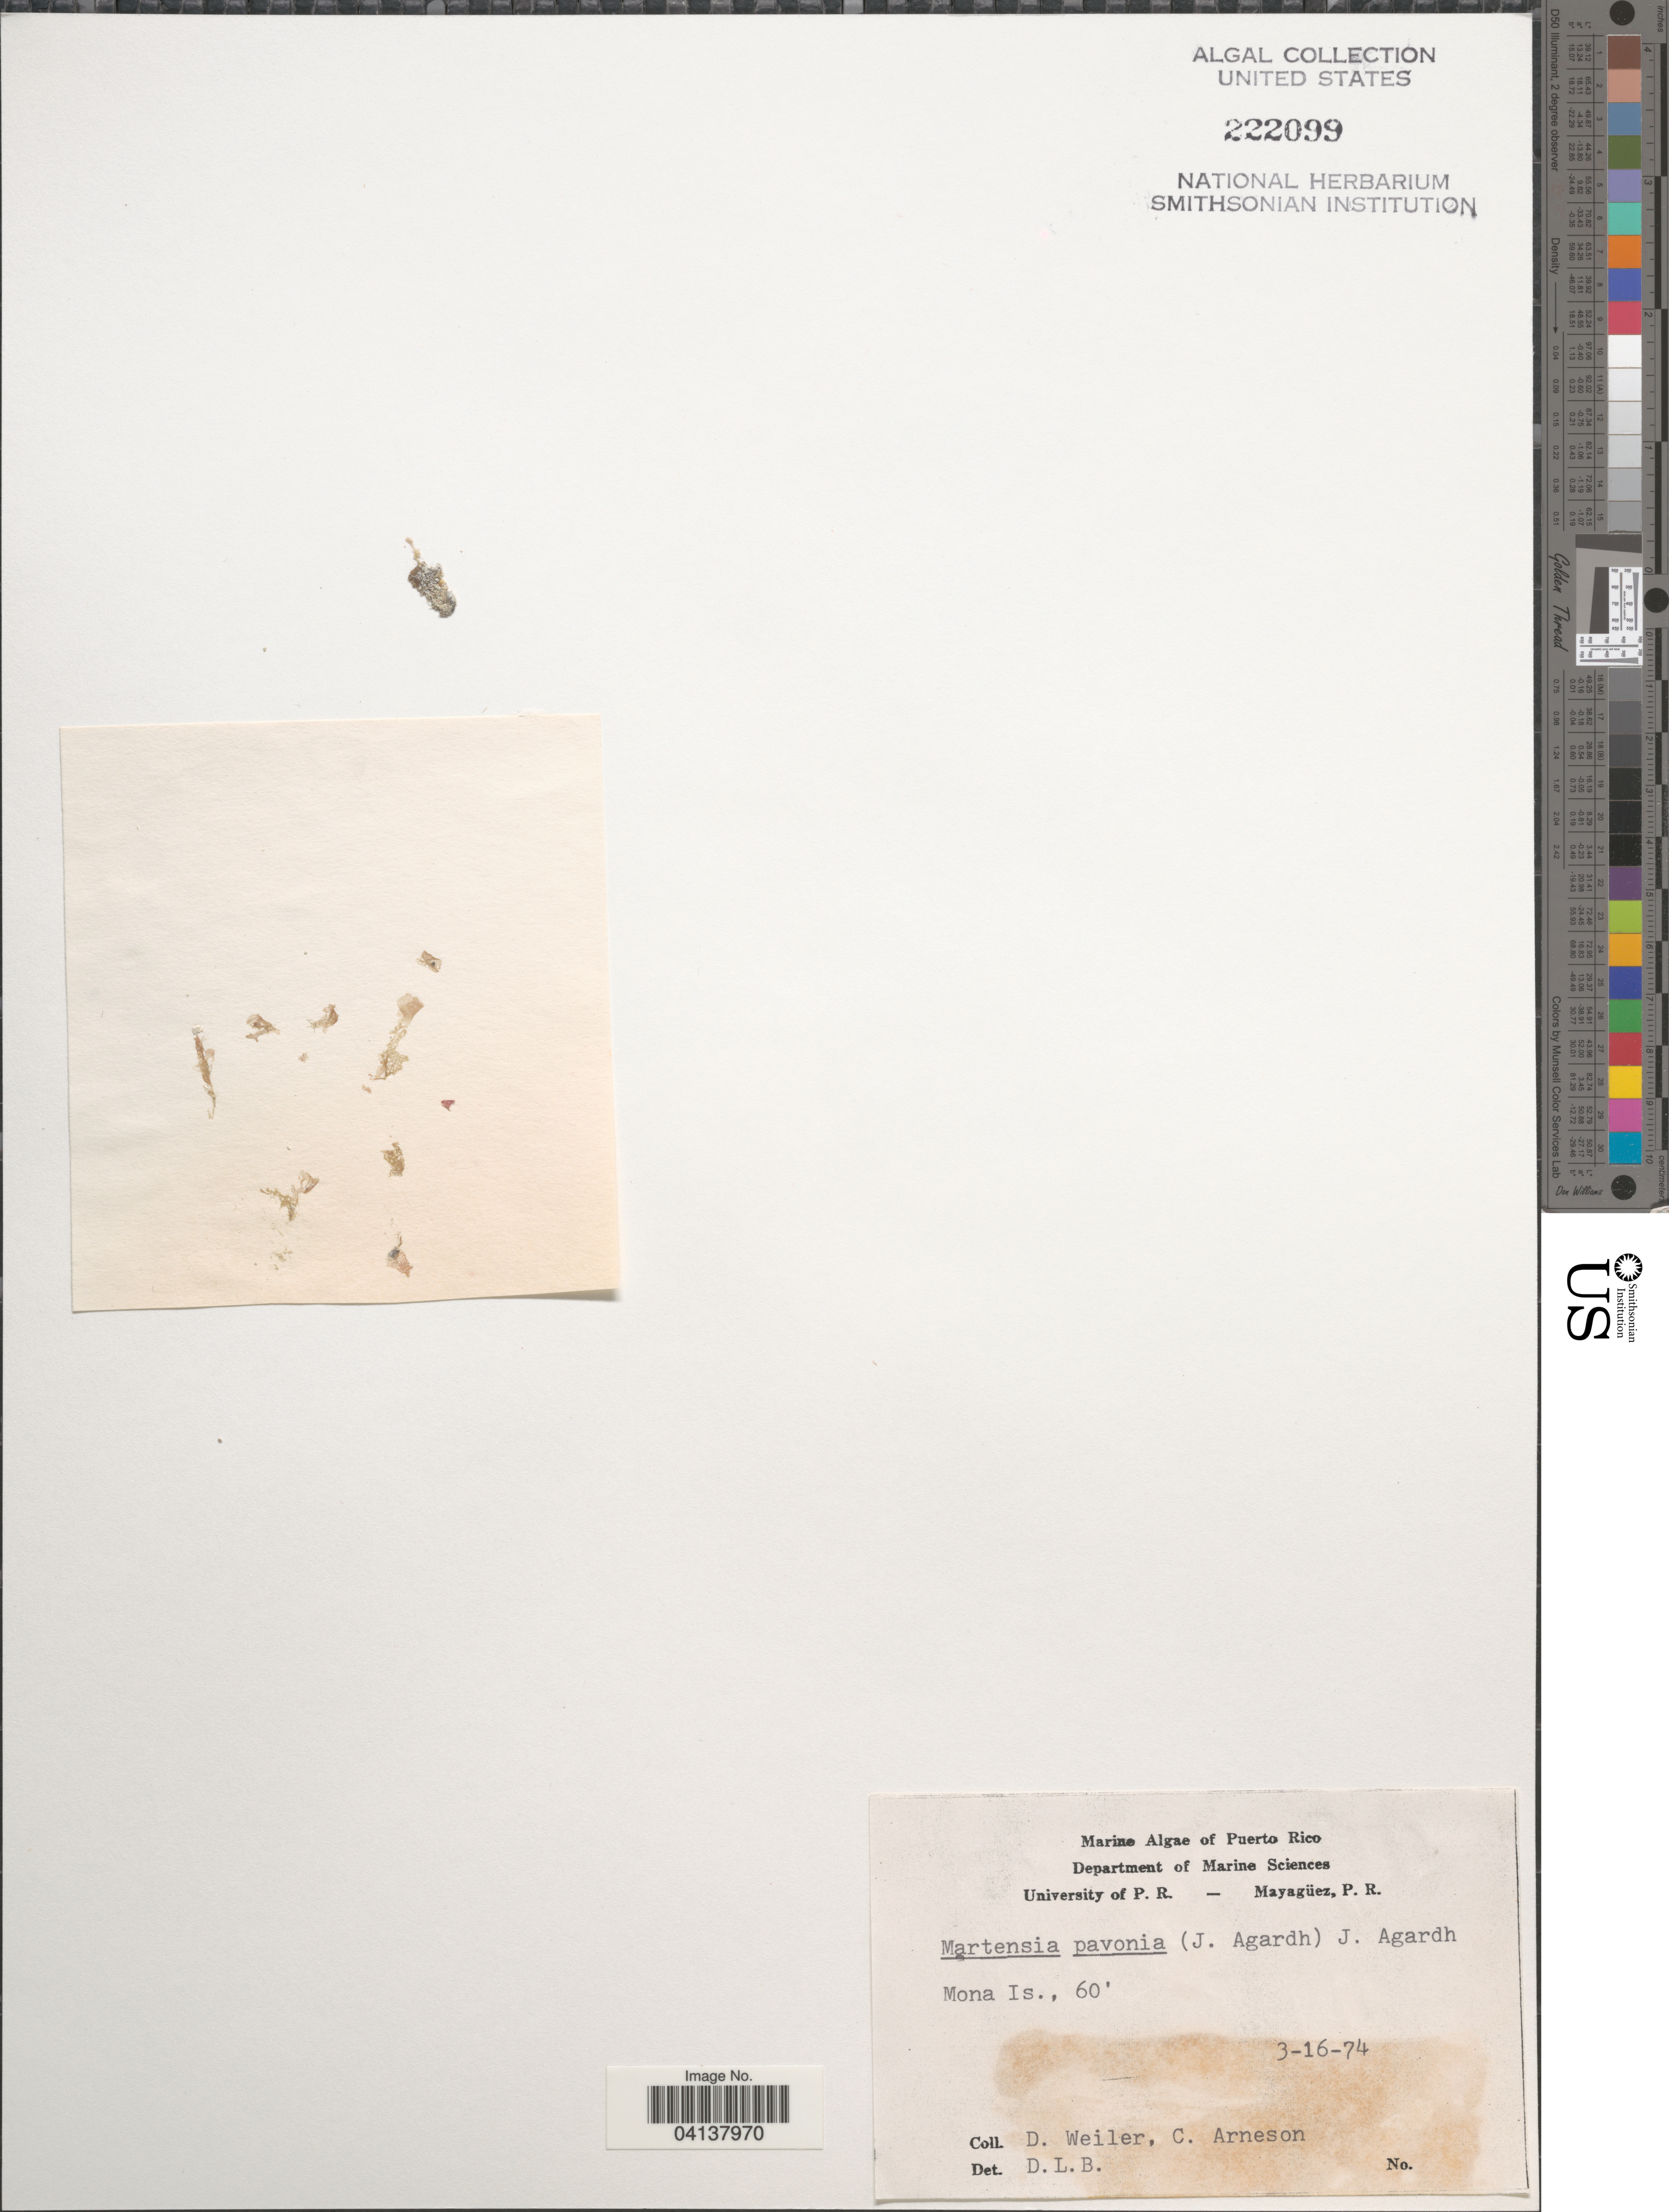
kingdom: Plantae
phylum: Rhodophyta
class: Florideophyceae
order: Ceramiales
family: Delesseriaceae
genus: Martensia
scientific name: Martensia pavonia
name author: (J. Agardh) J. Agardh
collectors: D. Weiler & C. Arneson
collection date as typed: Transcribed d/m/y: 16/3/74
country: Puerto Rico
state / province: Mayaguëz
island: Mona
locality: Mona Is.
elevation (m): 18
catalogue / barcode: US 222099